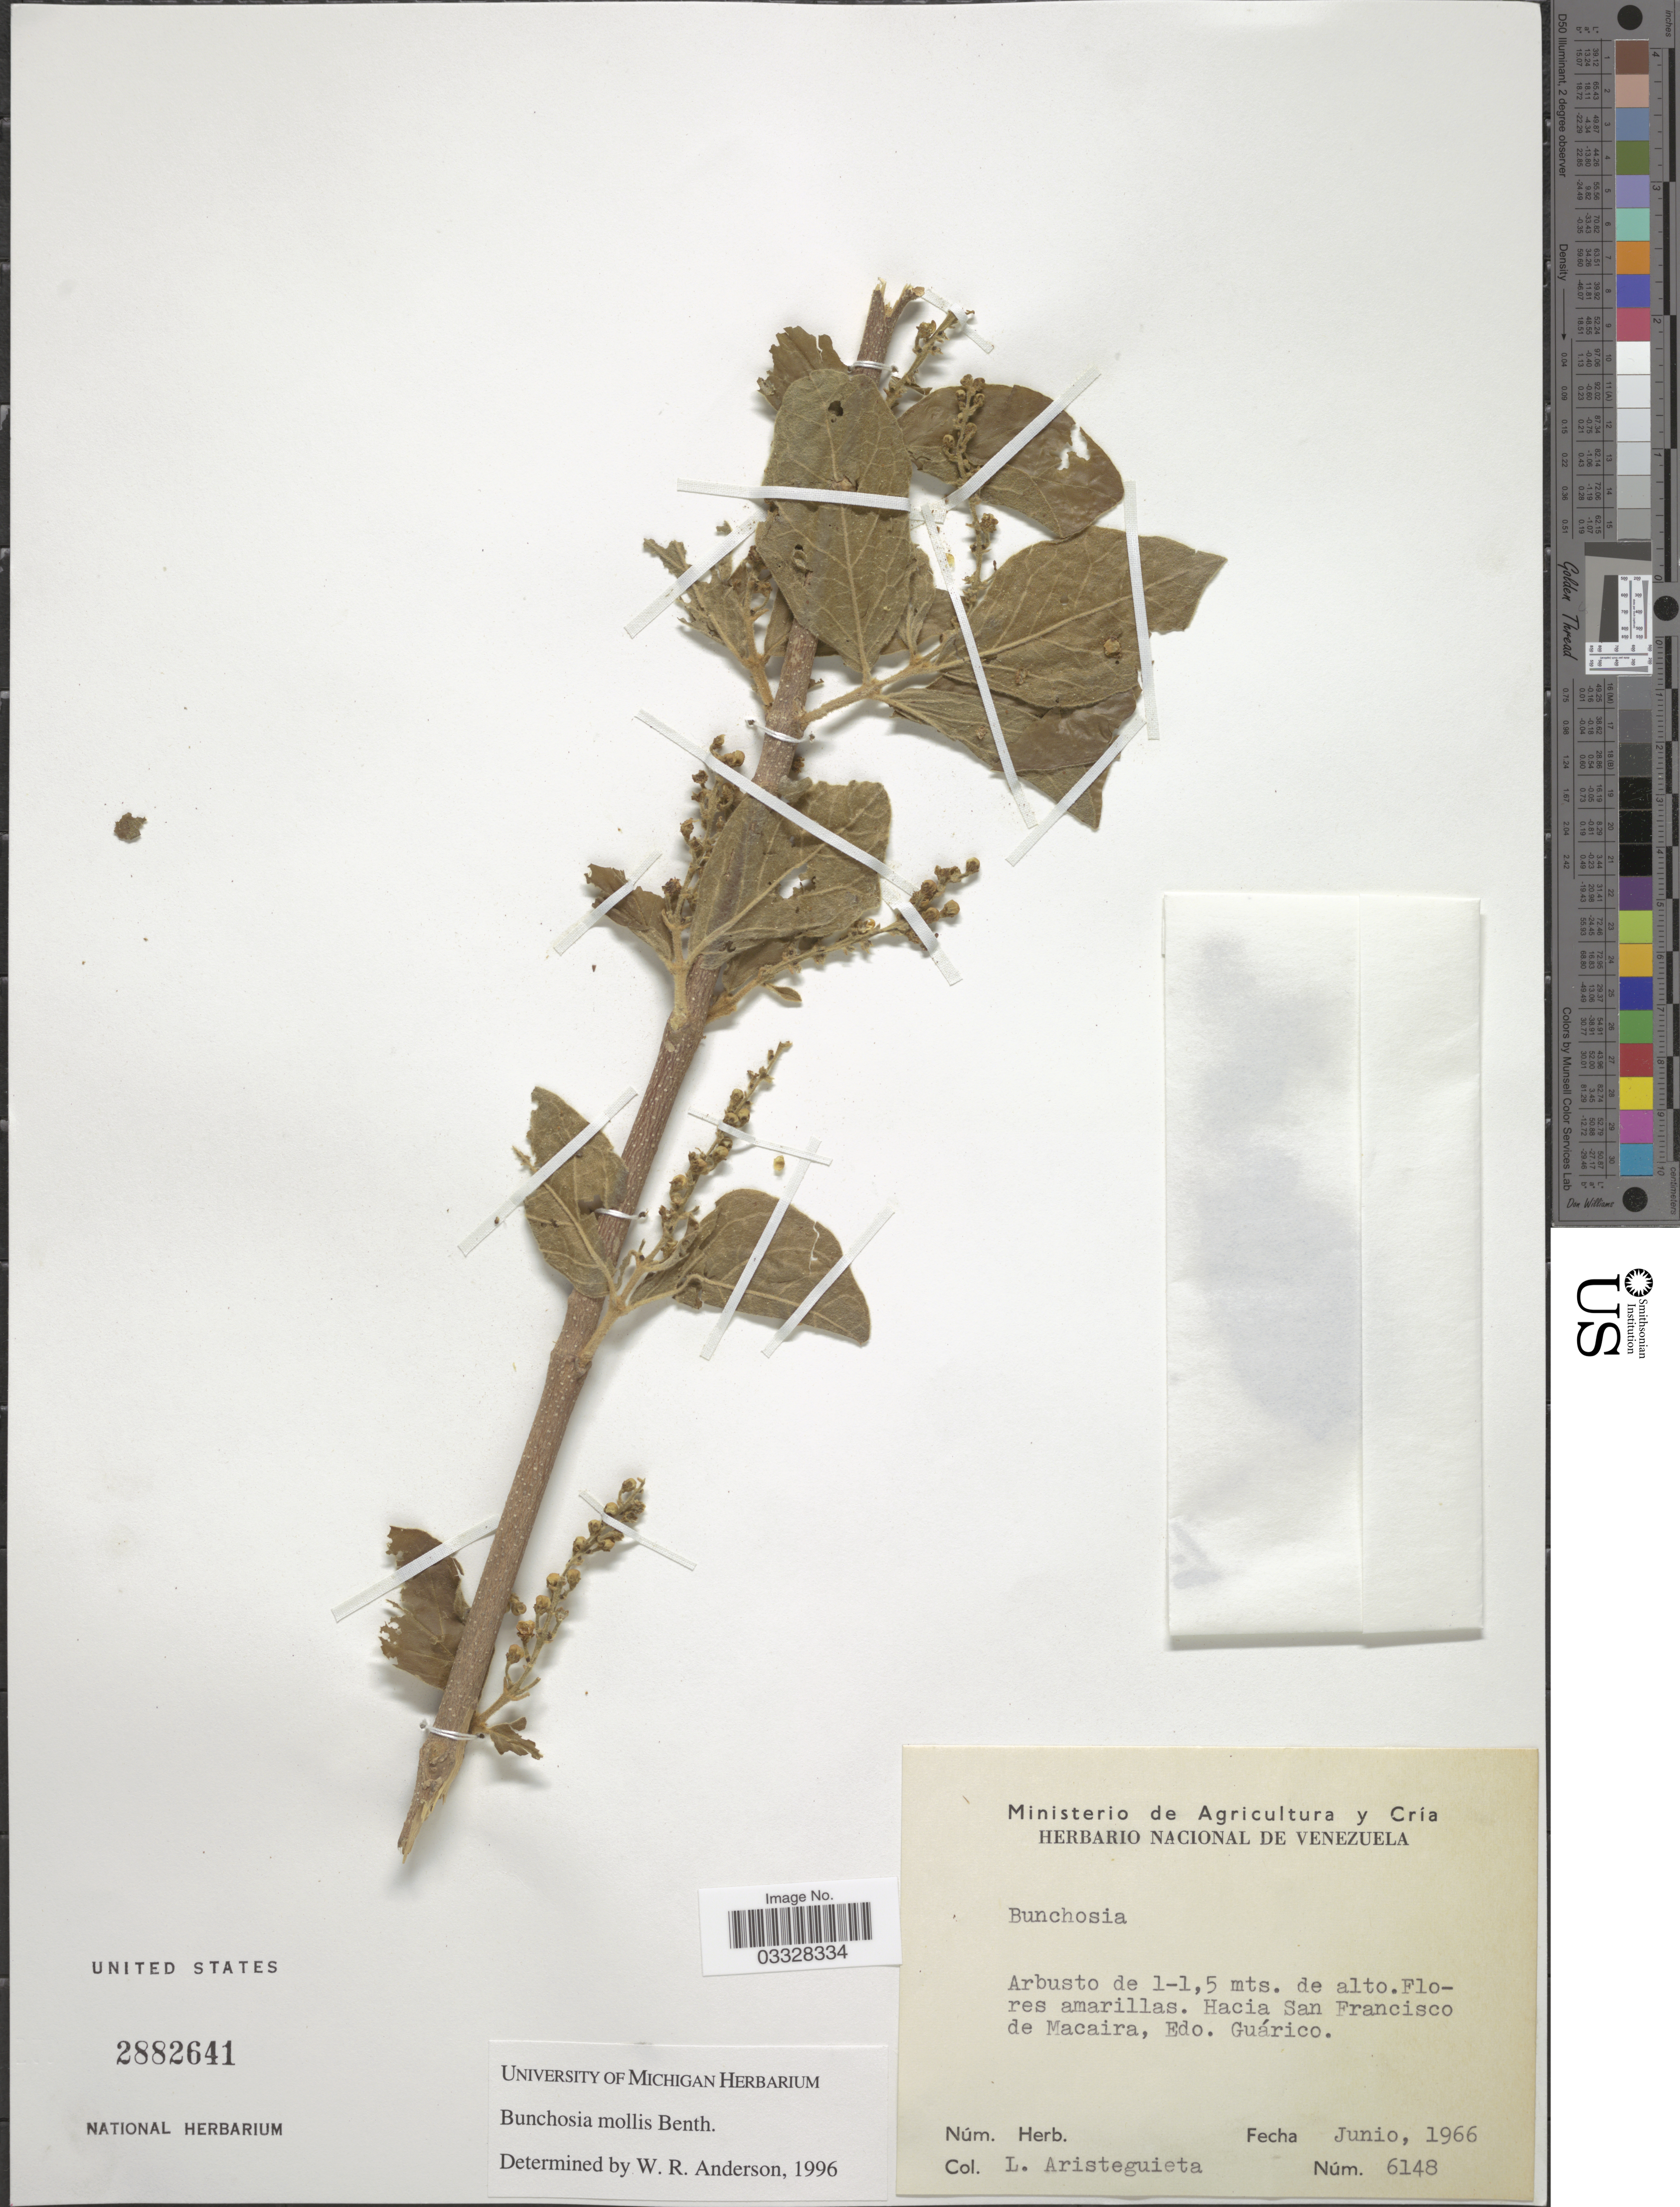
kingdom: Plantae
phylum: Tracheophyta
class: Magnoliopsida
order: Malpighiales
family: Malpighiaceae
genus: Bunchosia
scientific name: Bunchosia mollis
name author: Benth.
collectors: L. Aristeguieta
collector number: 6148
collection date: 1966-06-06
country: Venezuela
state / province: Guárico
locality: Hacia San Francisco de Macaira.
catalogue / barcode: US 2882641